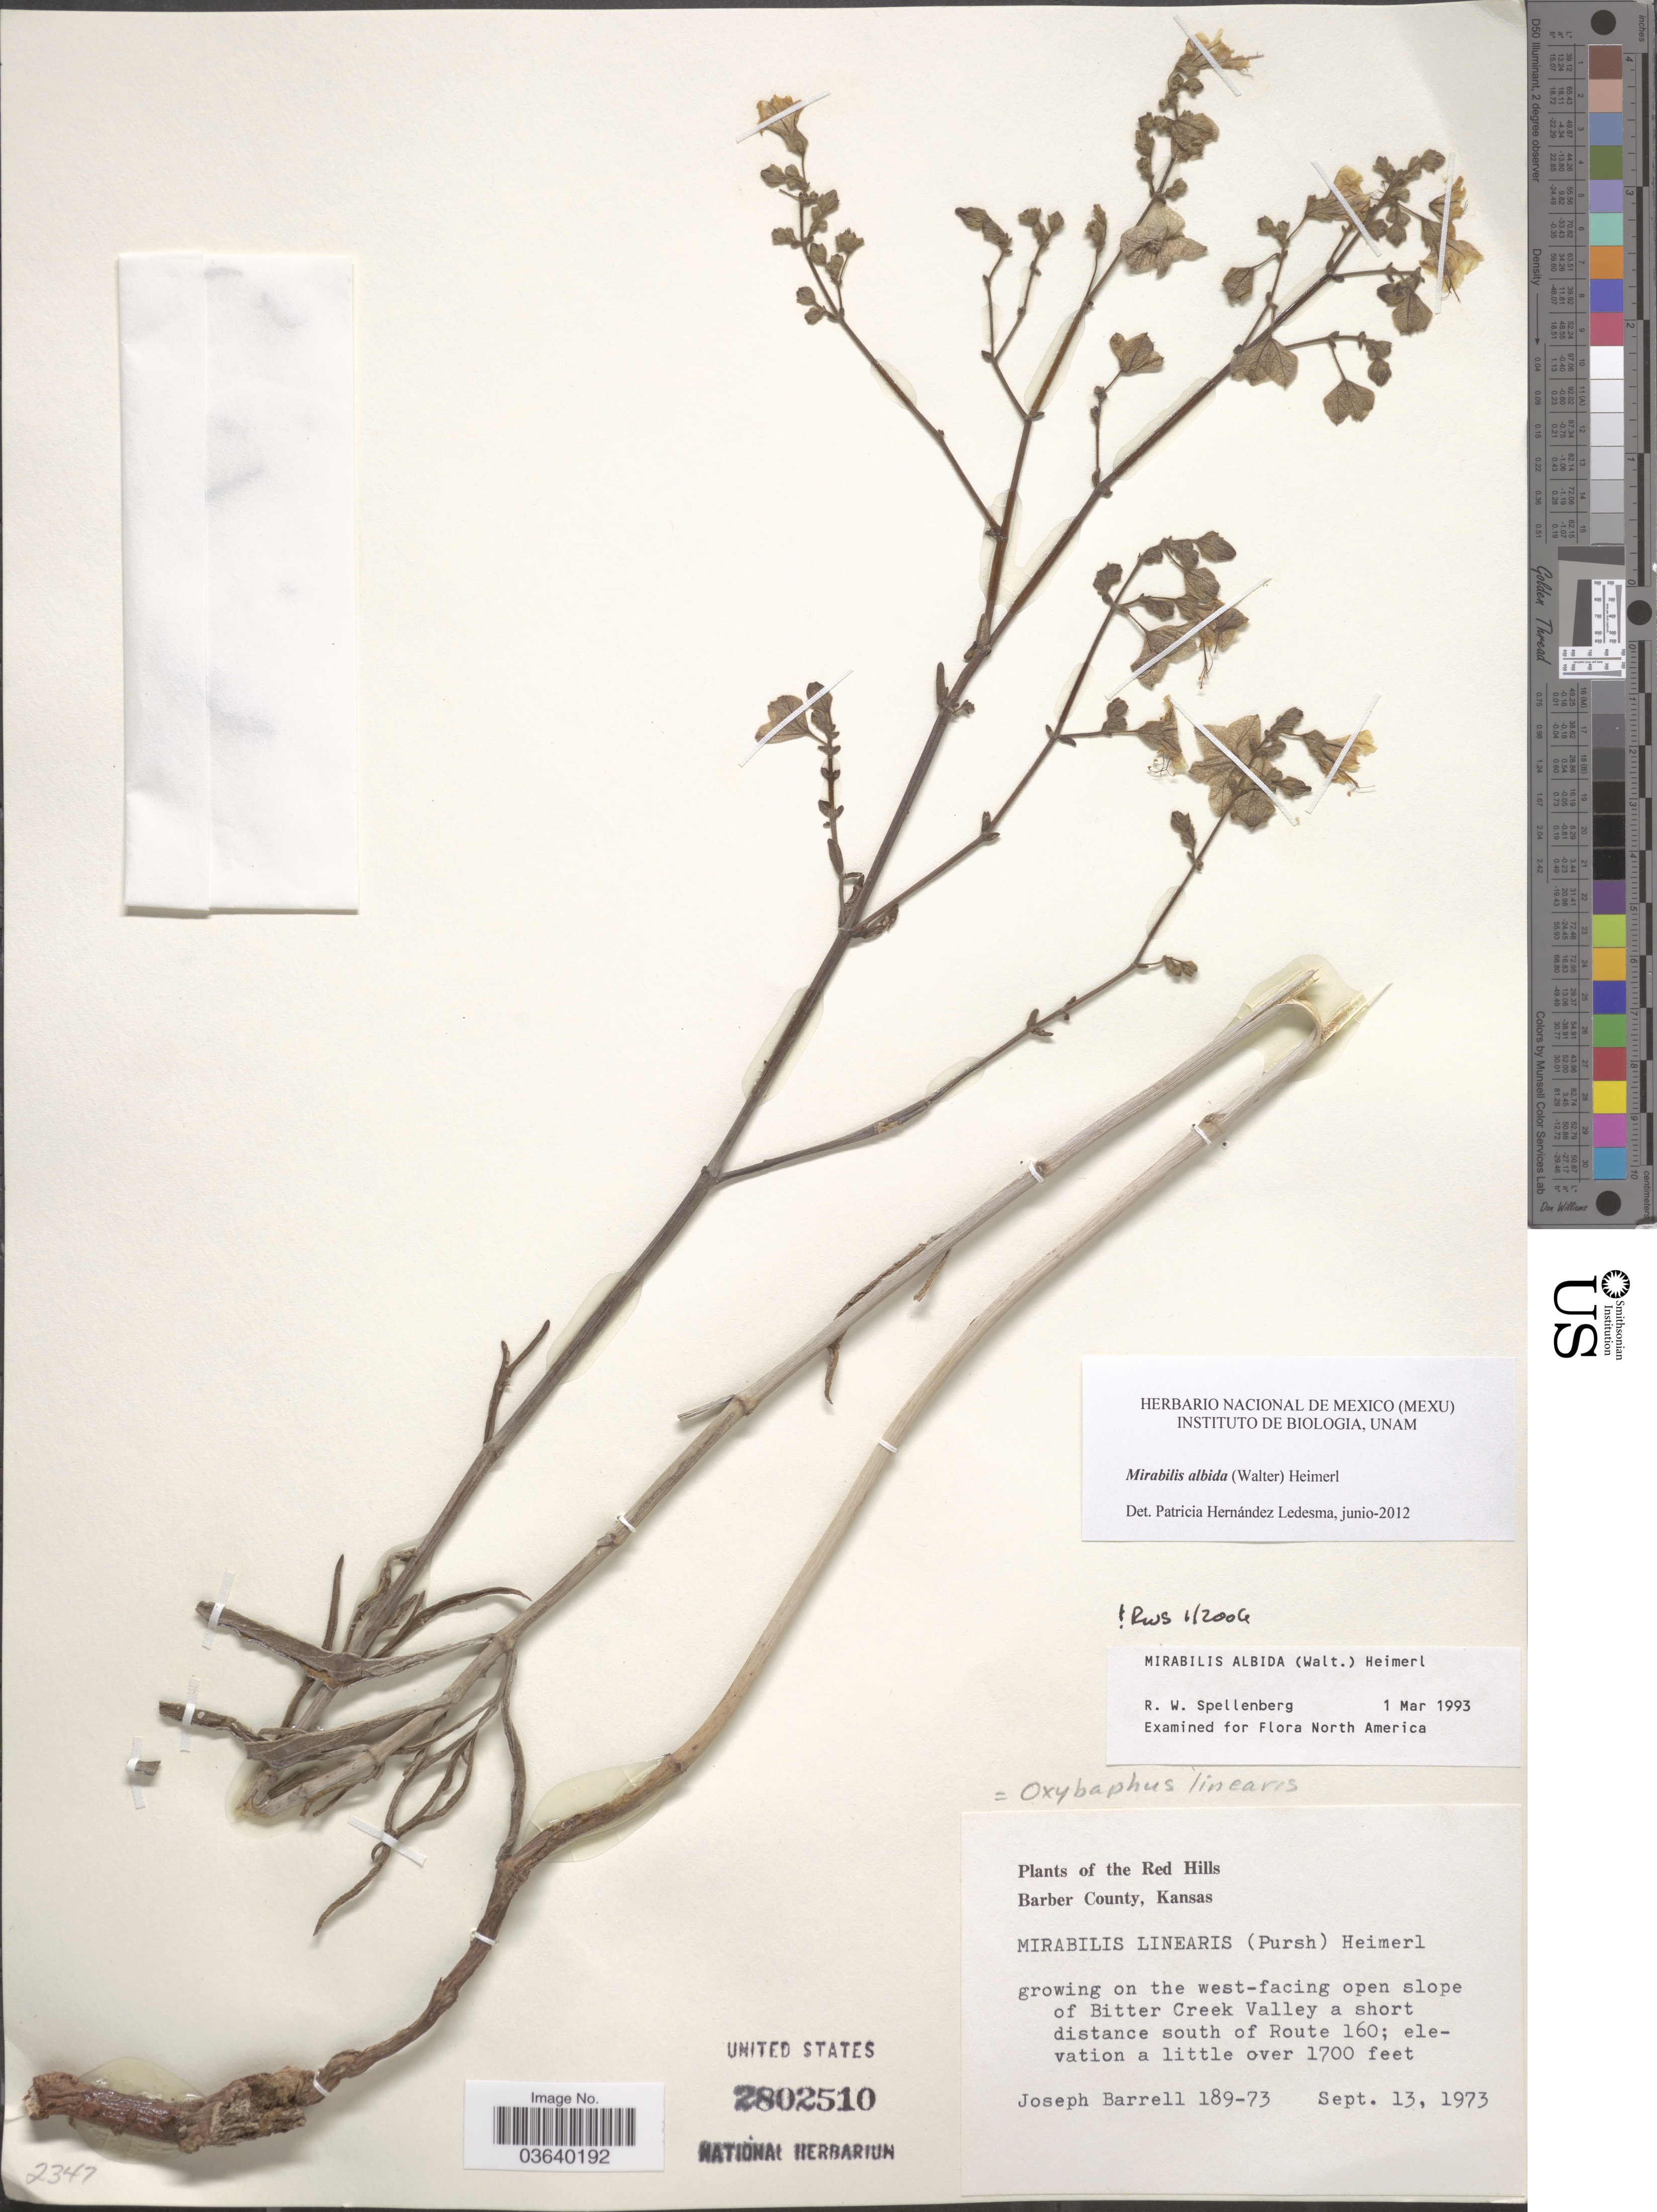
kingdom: Plantae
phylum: Tracheophyta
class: Magnoliopsida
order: Caryophyllales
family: Nyctaginaceae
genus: Mirabilis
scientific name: Mirabilis albida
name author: (Walter) Heimerl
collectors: J. Barrell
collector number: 189-73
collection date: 1973-09-13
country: United States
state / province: Kansas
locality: The Red Hills. Barber County. Growing on the west-facing open slope of Bitter Creek Valley a short distance south of Route 160.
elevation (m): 518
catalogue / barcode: US 2802510